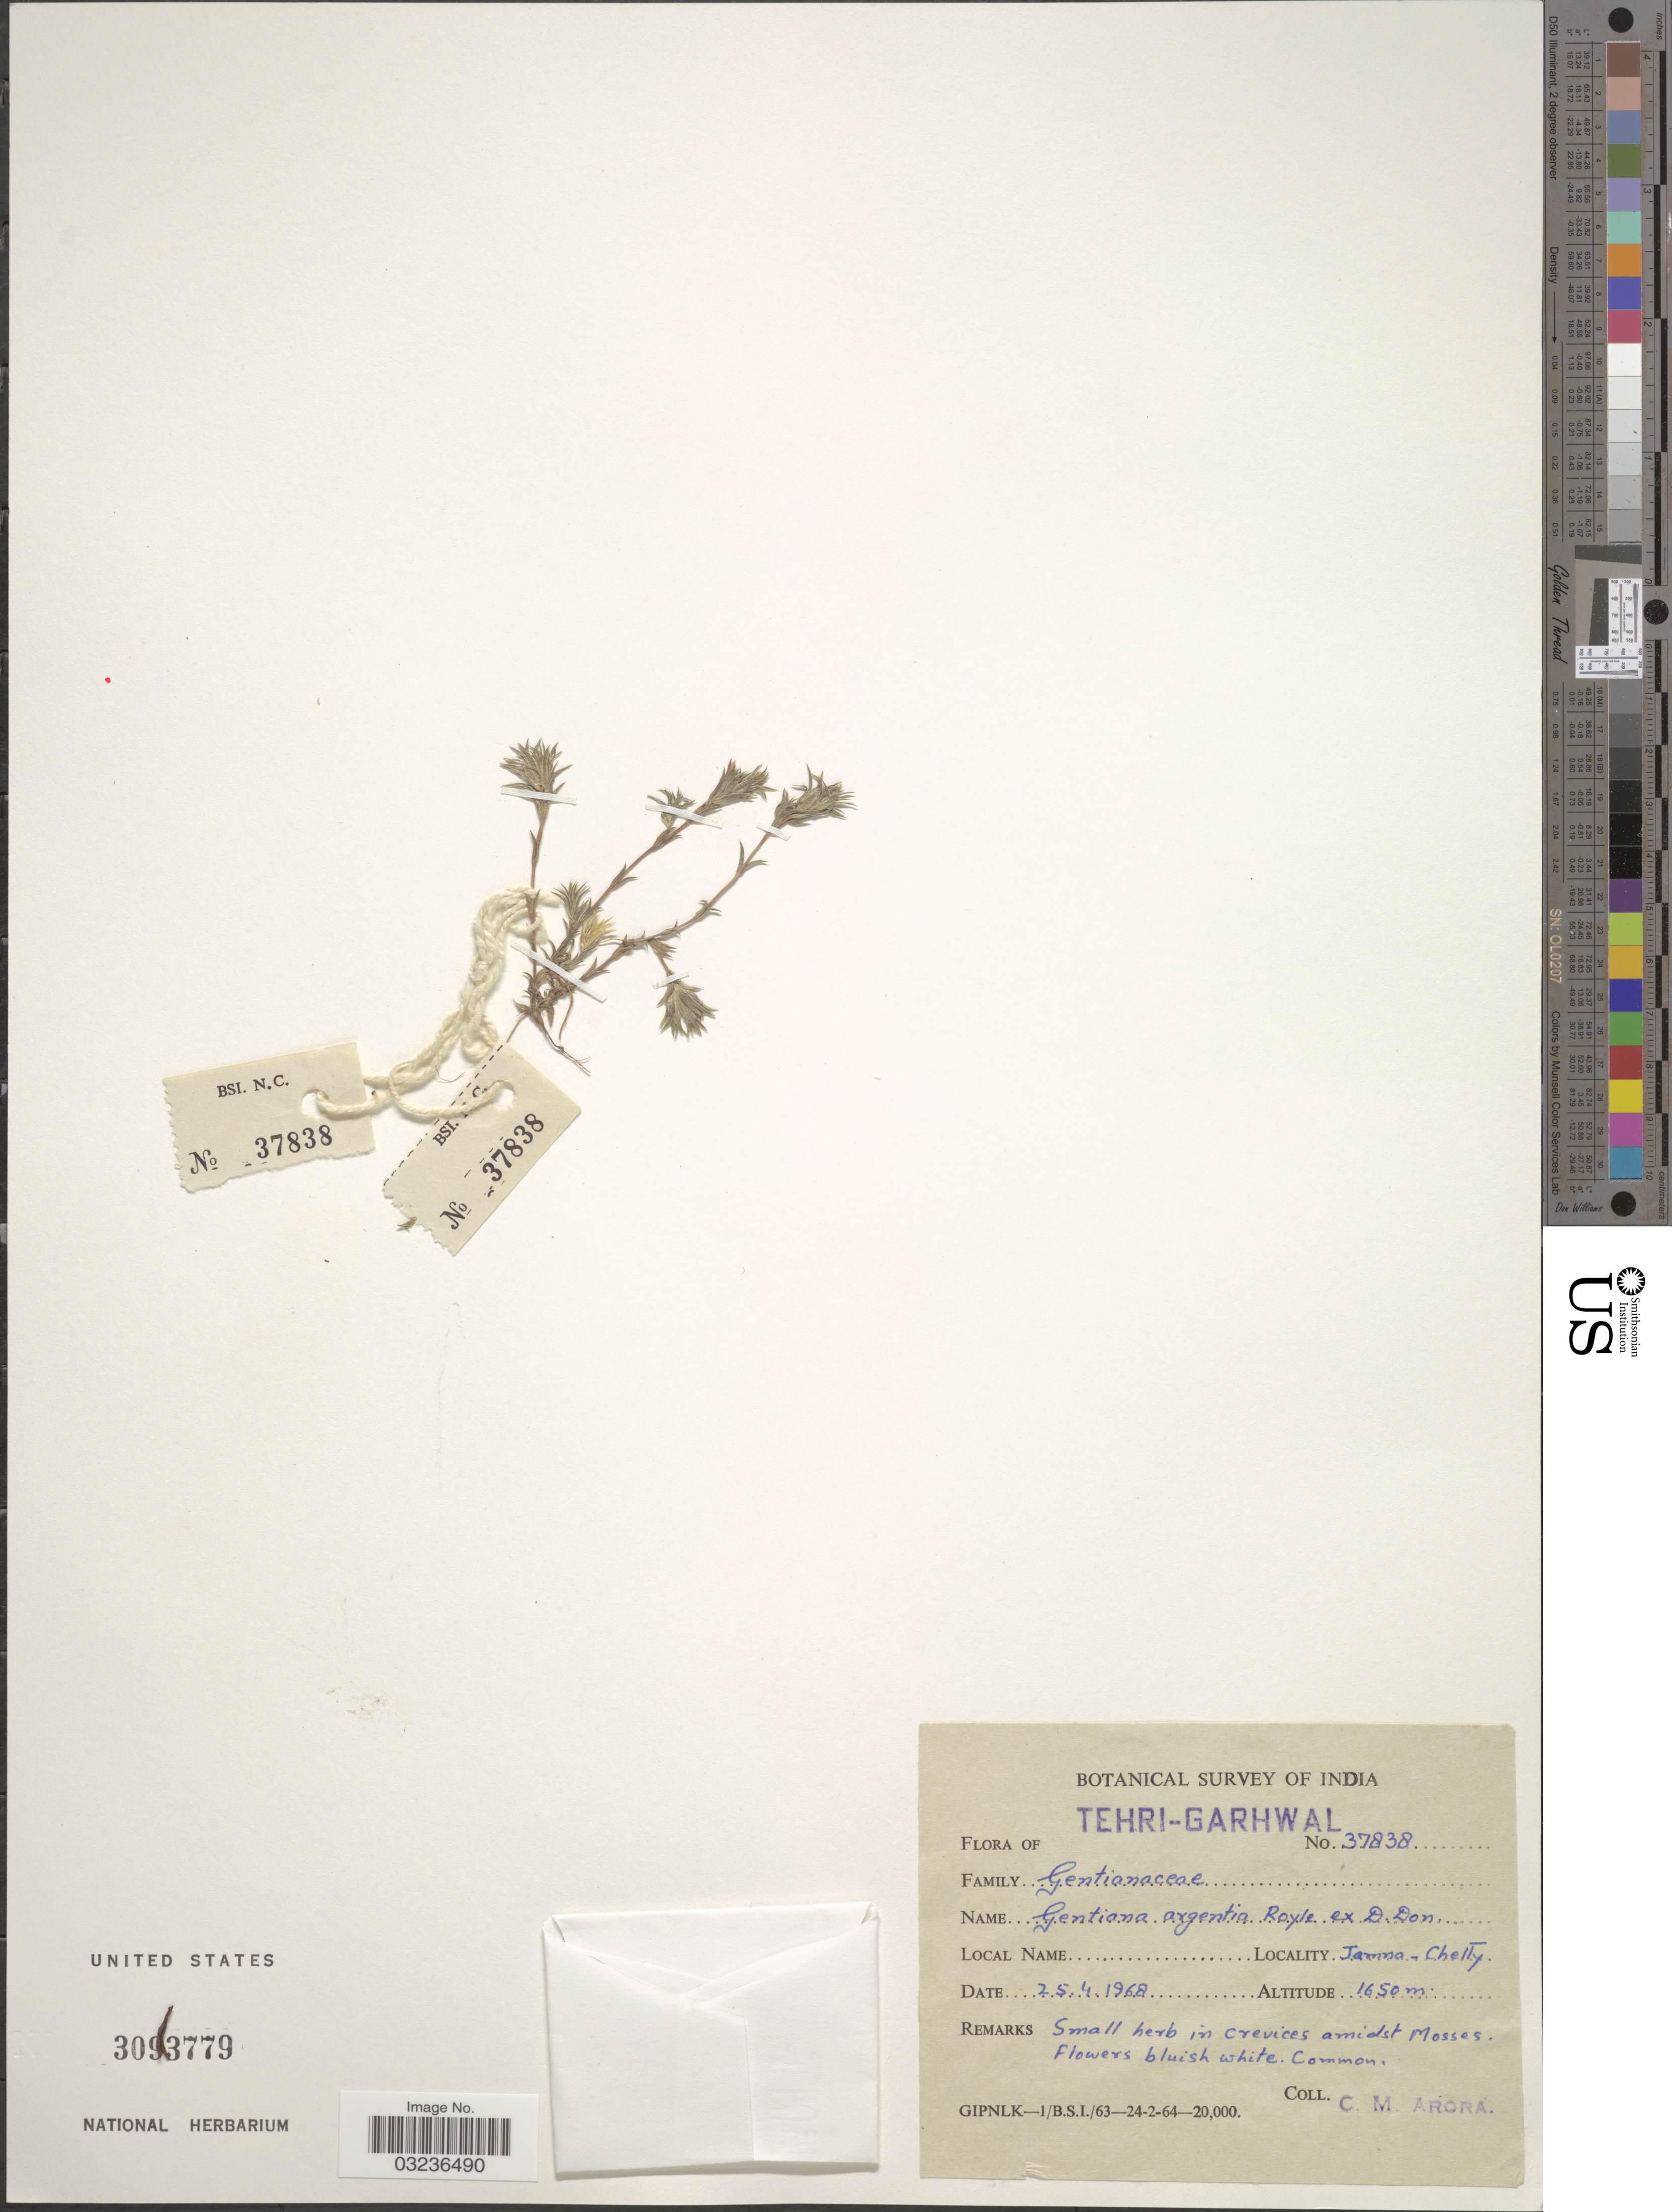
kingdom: Plantae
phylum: Tracheophyta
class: Magnoliopsida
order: Gentianales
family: Gentianaceae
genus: Gentiana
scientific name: Gentiana argentea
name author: (D. Don) Griseb.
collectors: C. Arora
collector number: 37838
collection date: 1968-04-25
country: India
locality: Tehri-Garhwal. Jamna-Chelly.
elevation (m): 1650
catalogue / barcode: US 3093779